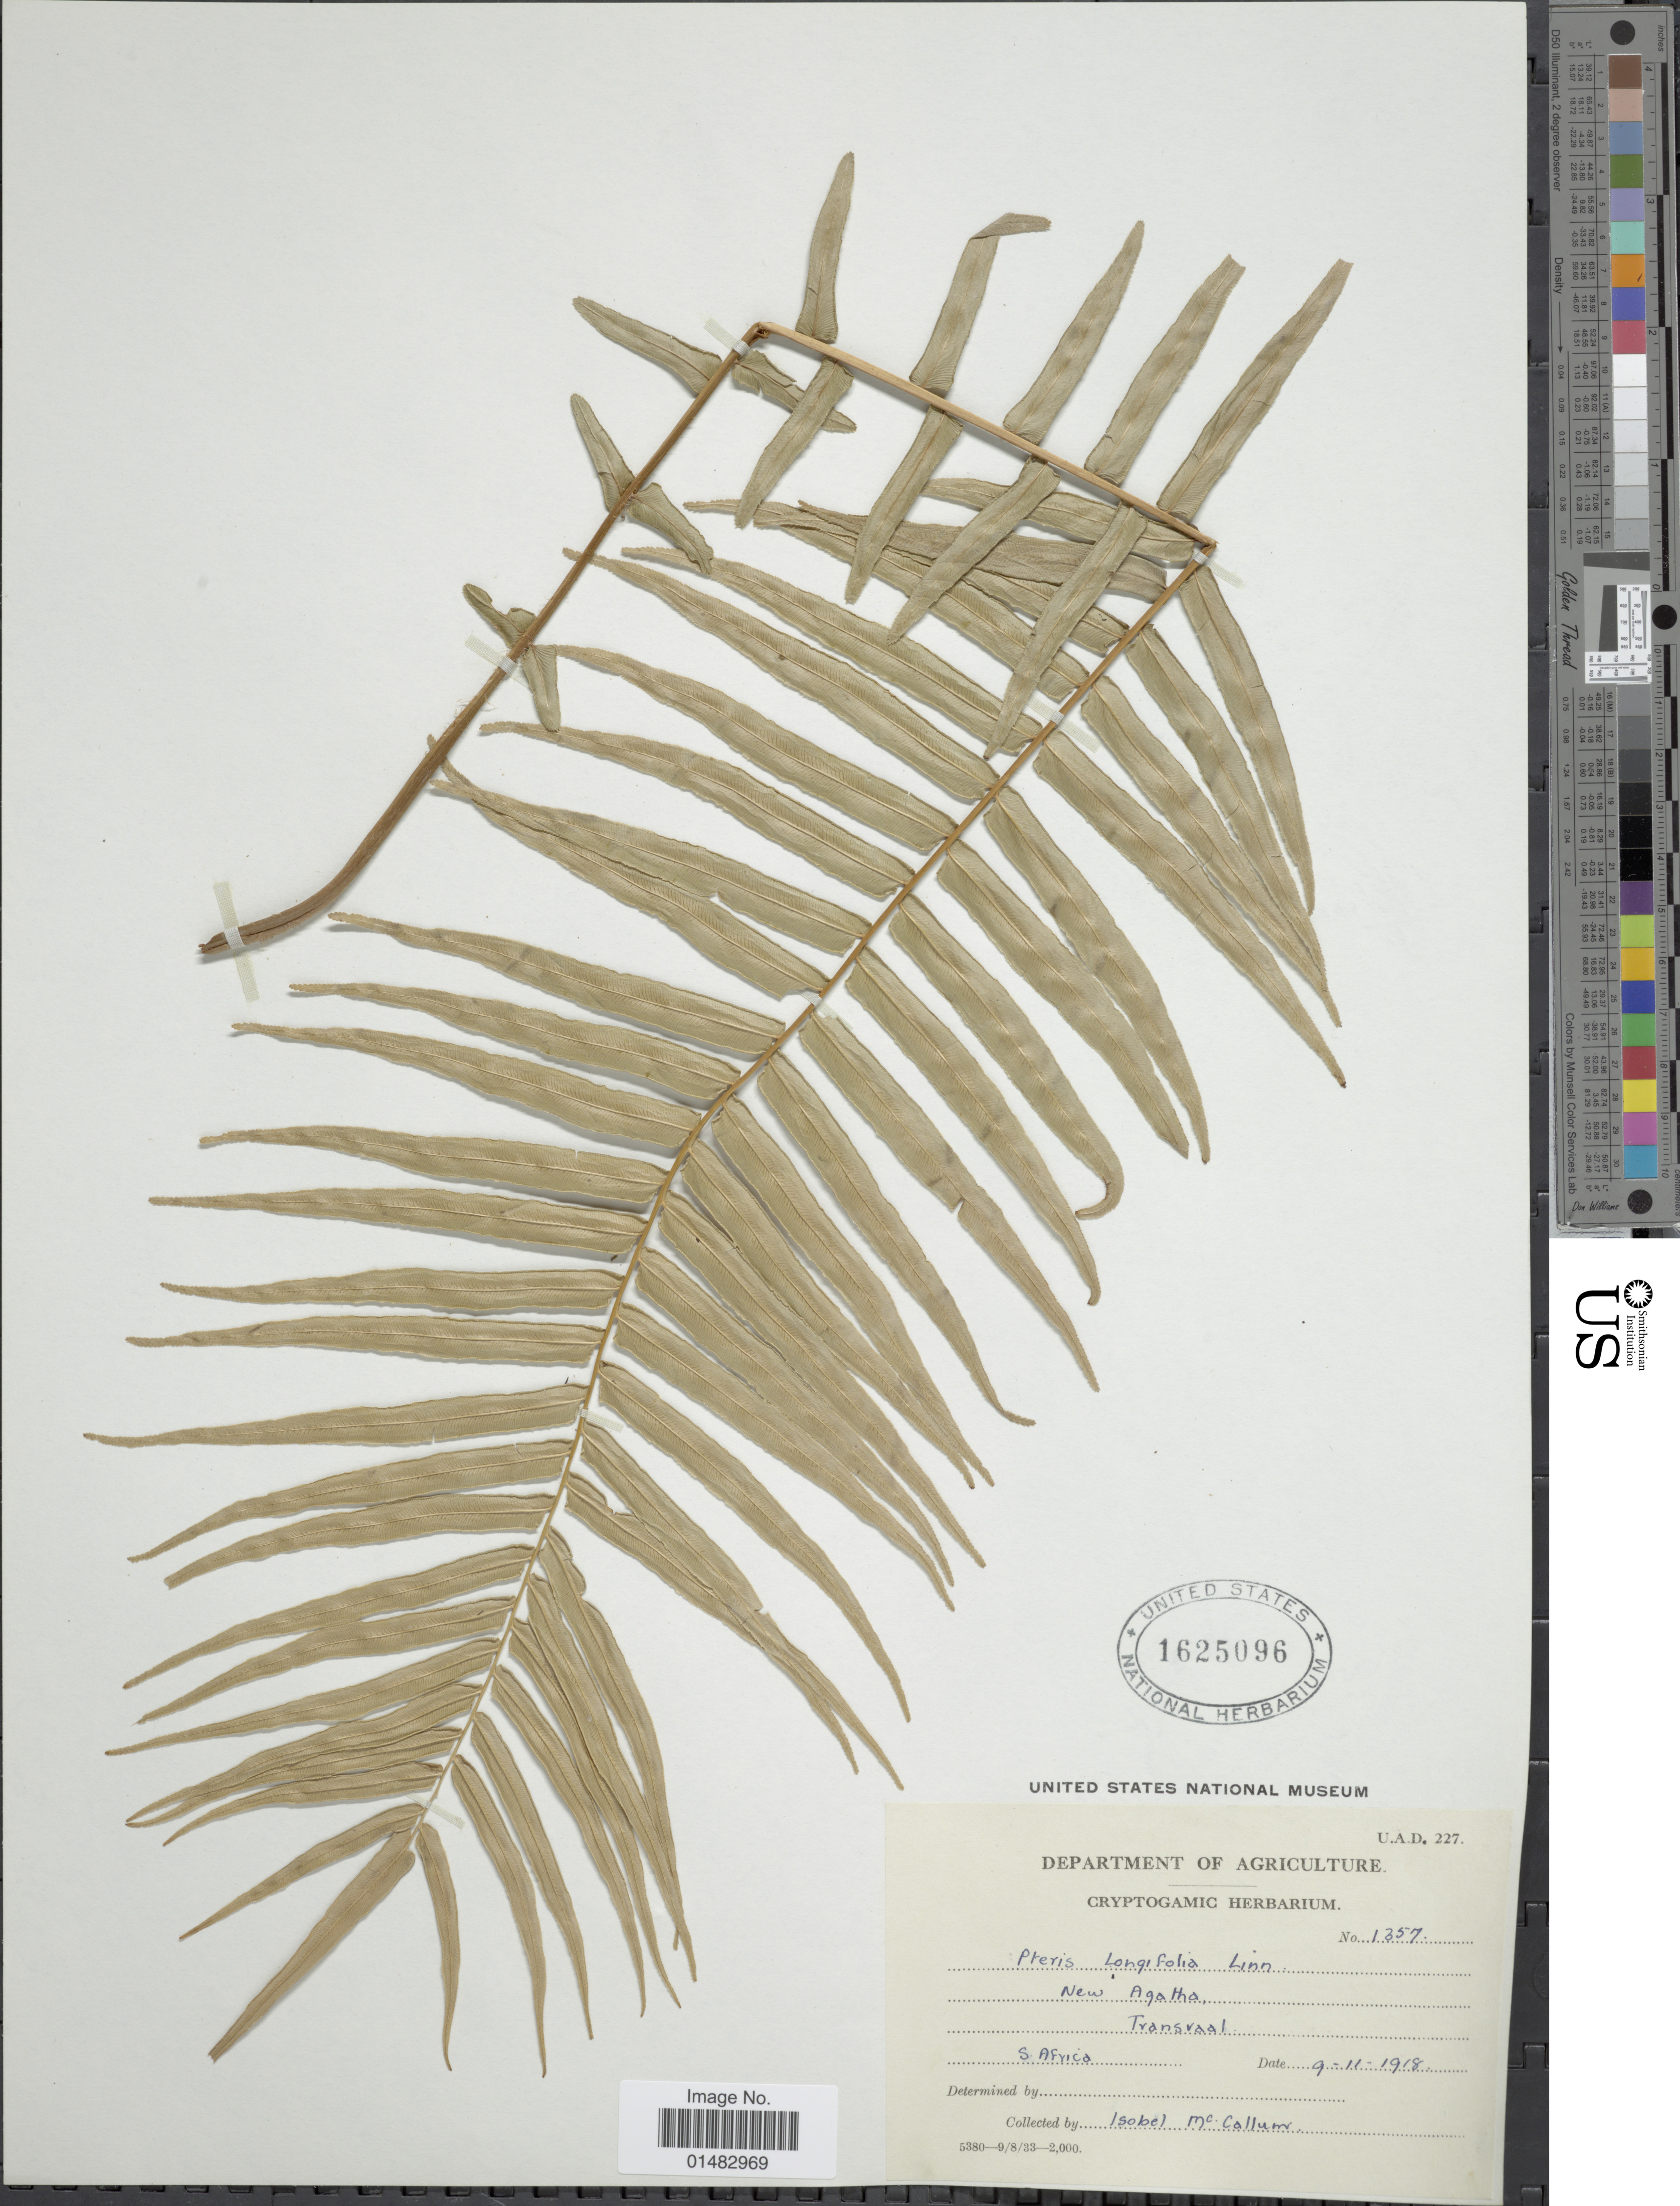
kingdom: Plantae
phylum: Tracheophyta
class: Polypodiopsida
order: Polypodiales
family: Pteridaceae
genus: Pteris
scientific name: Pteris vittata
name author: L.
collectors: I. McCollum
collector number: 1357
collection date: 1918-11-09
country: South Africa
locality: New Agatha, Transvaal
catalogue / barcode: US 1625096